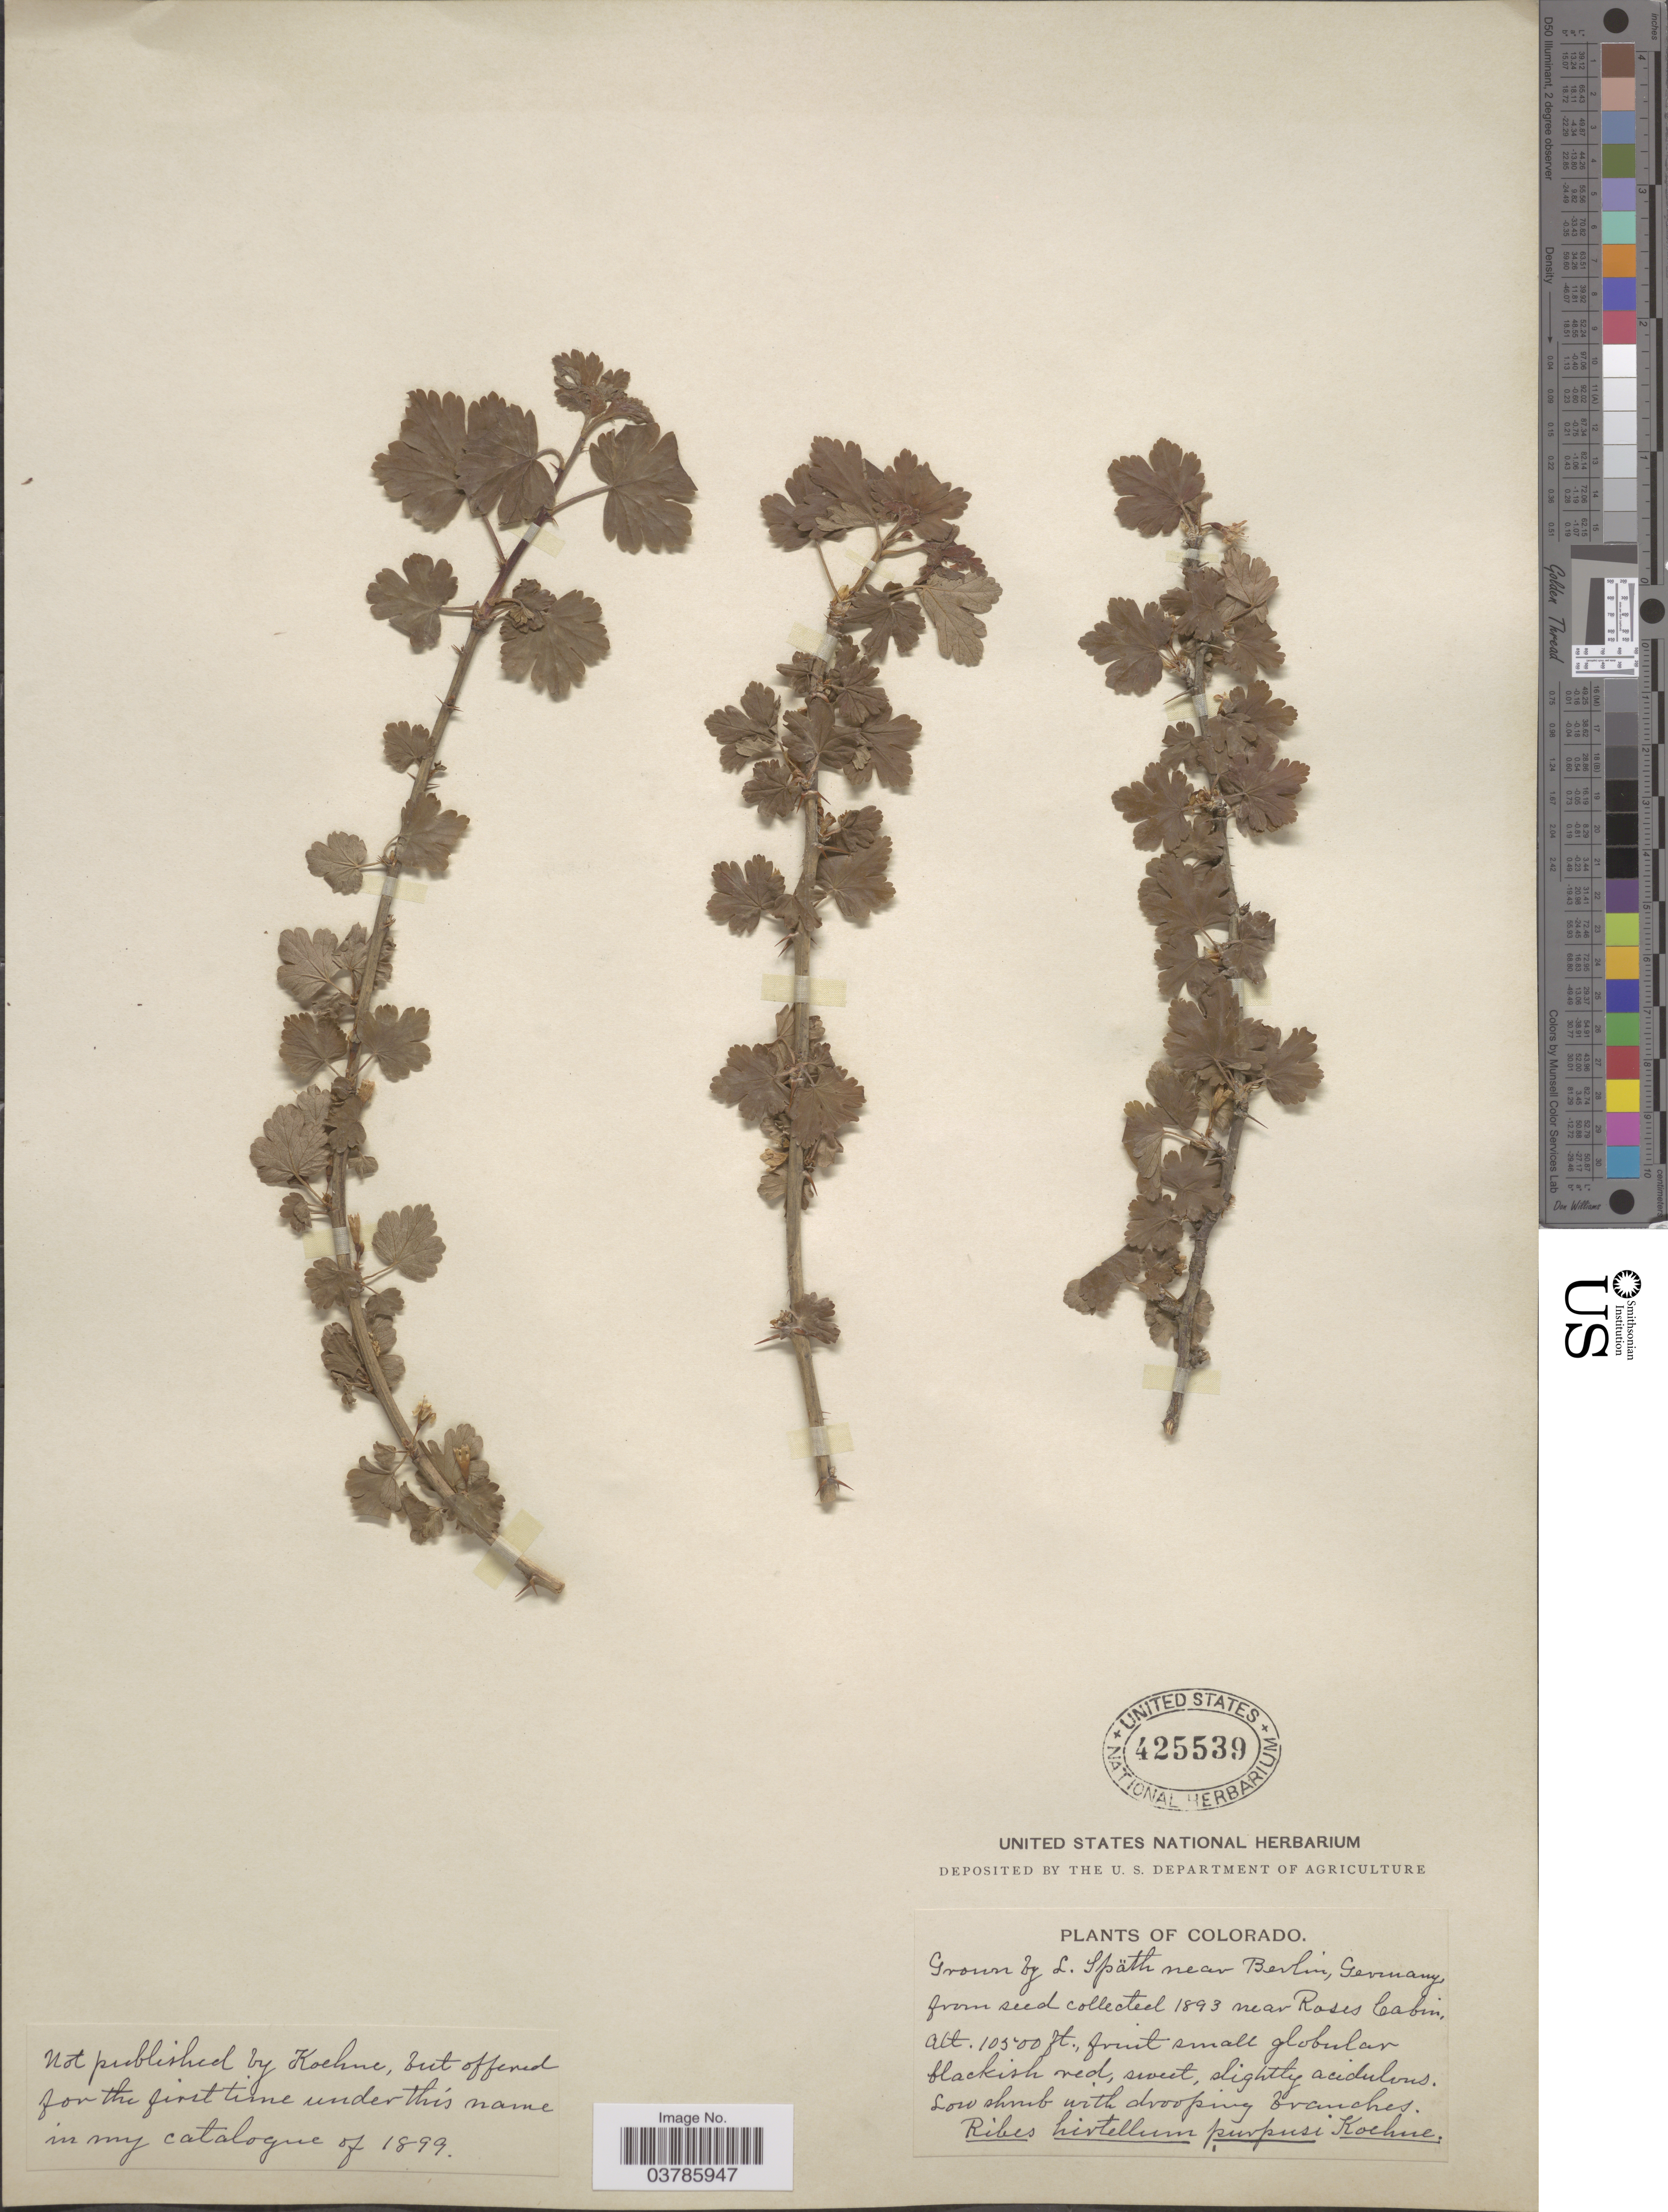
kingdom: Plantae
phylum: Tracheophyta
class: Magnoliopsida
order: Saxifragales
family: Grossulariaceae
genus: Ribes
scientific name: Ribes inerme var. inerme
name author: Rydb.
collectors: L. Späth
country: Germany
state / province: Berlin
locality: Near Berlin.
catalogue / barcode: US 425539